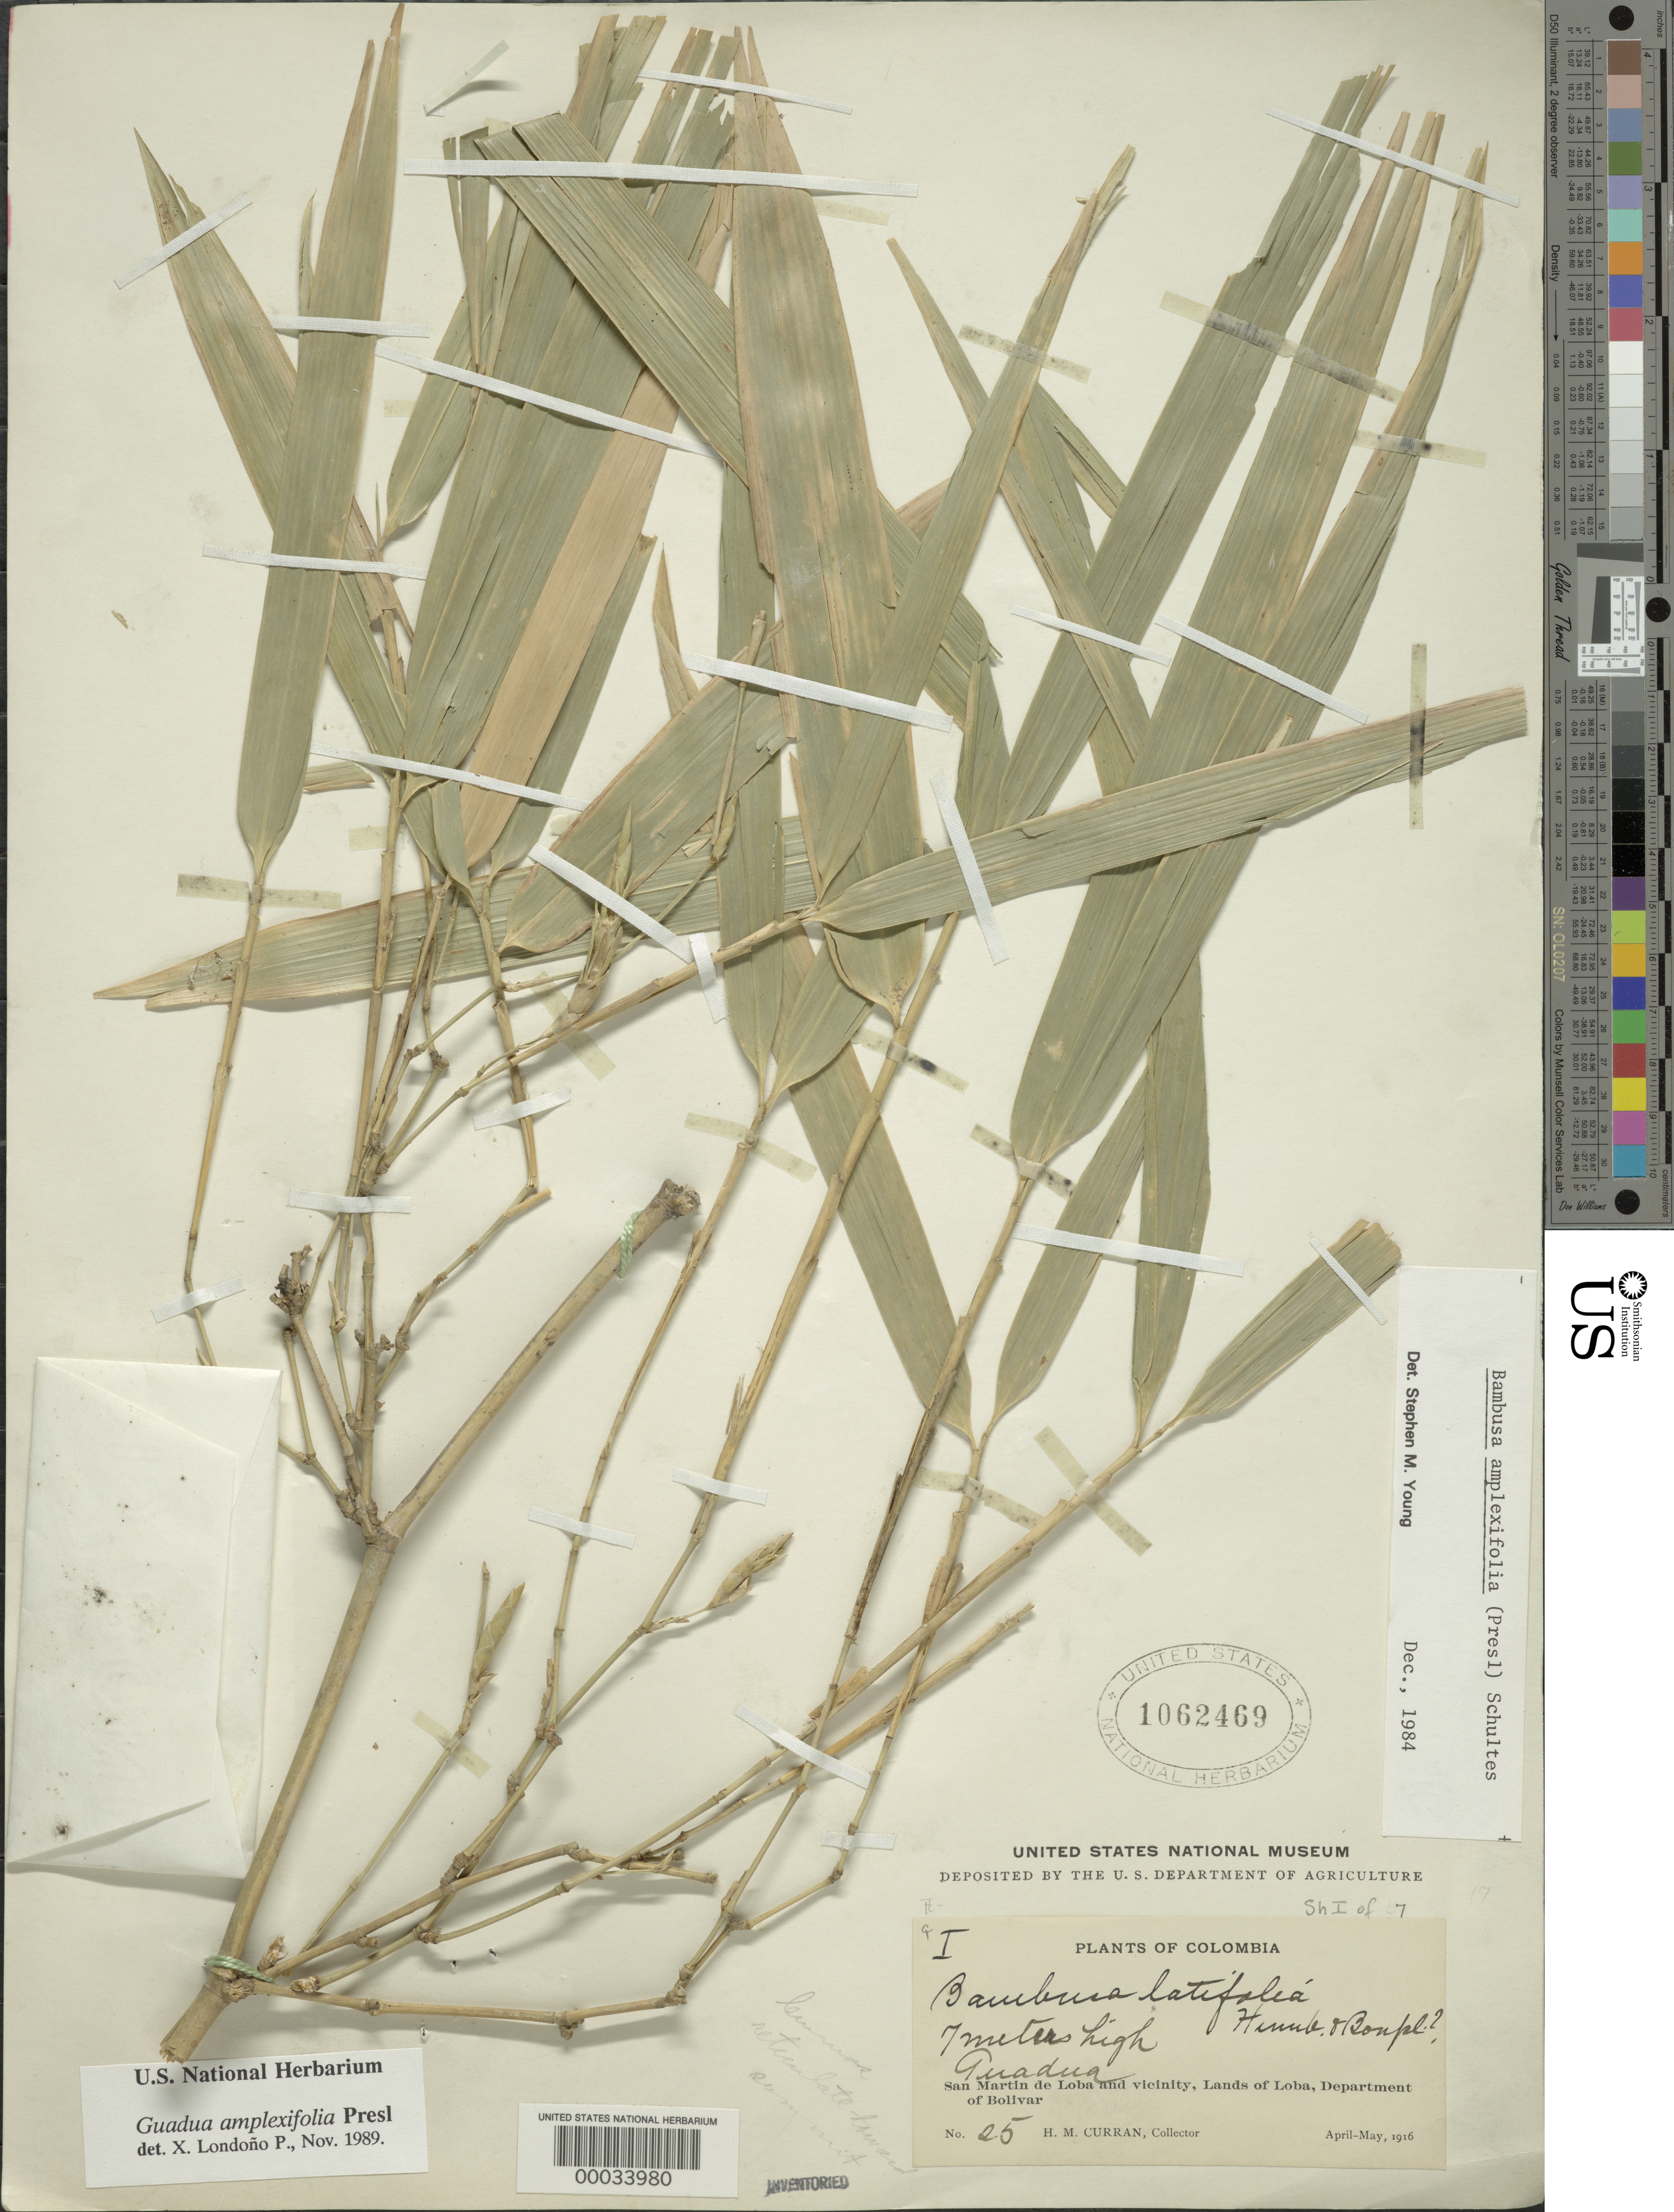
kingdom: Plantae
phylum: Tracheophyta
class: Liliopsida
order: Poales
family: Poaceae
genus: Guadua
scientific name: Guadua amplexifolia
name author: J. Presl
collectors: H. M. Curran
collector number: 25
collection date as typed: Apr 1916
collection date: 1916-04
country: Colombia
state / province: Bolívar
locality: San Martin de Loba, Lands of Loba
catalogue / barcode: US 1062469